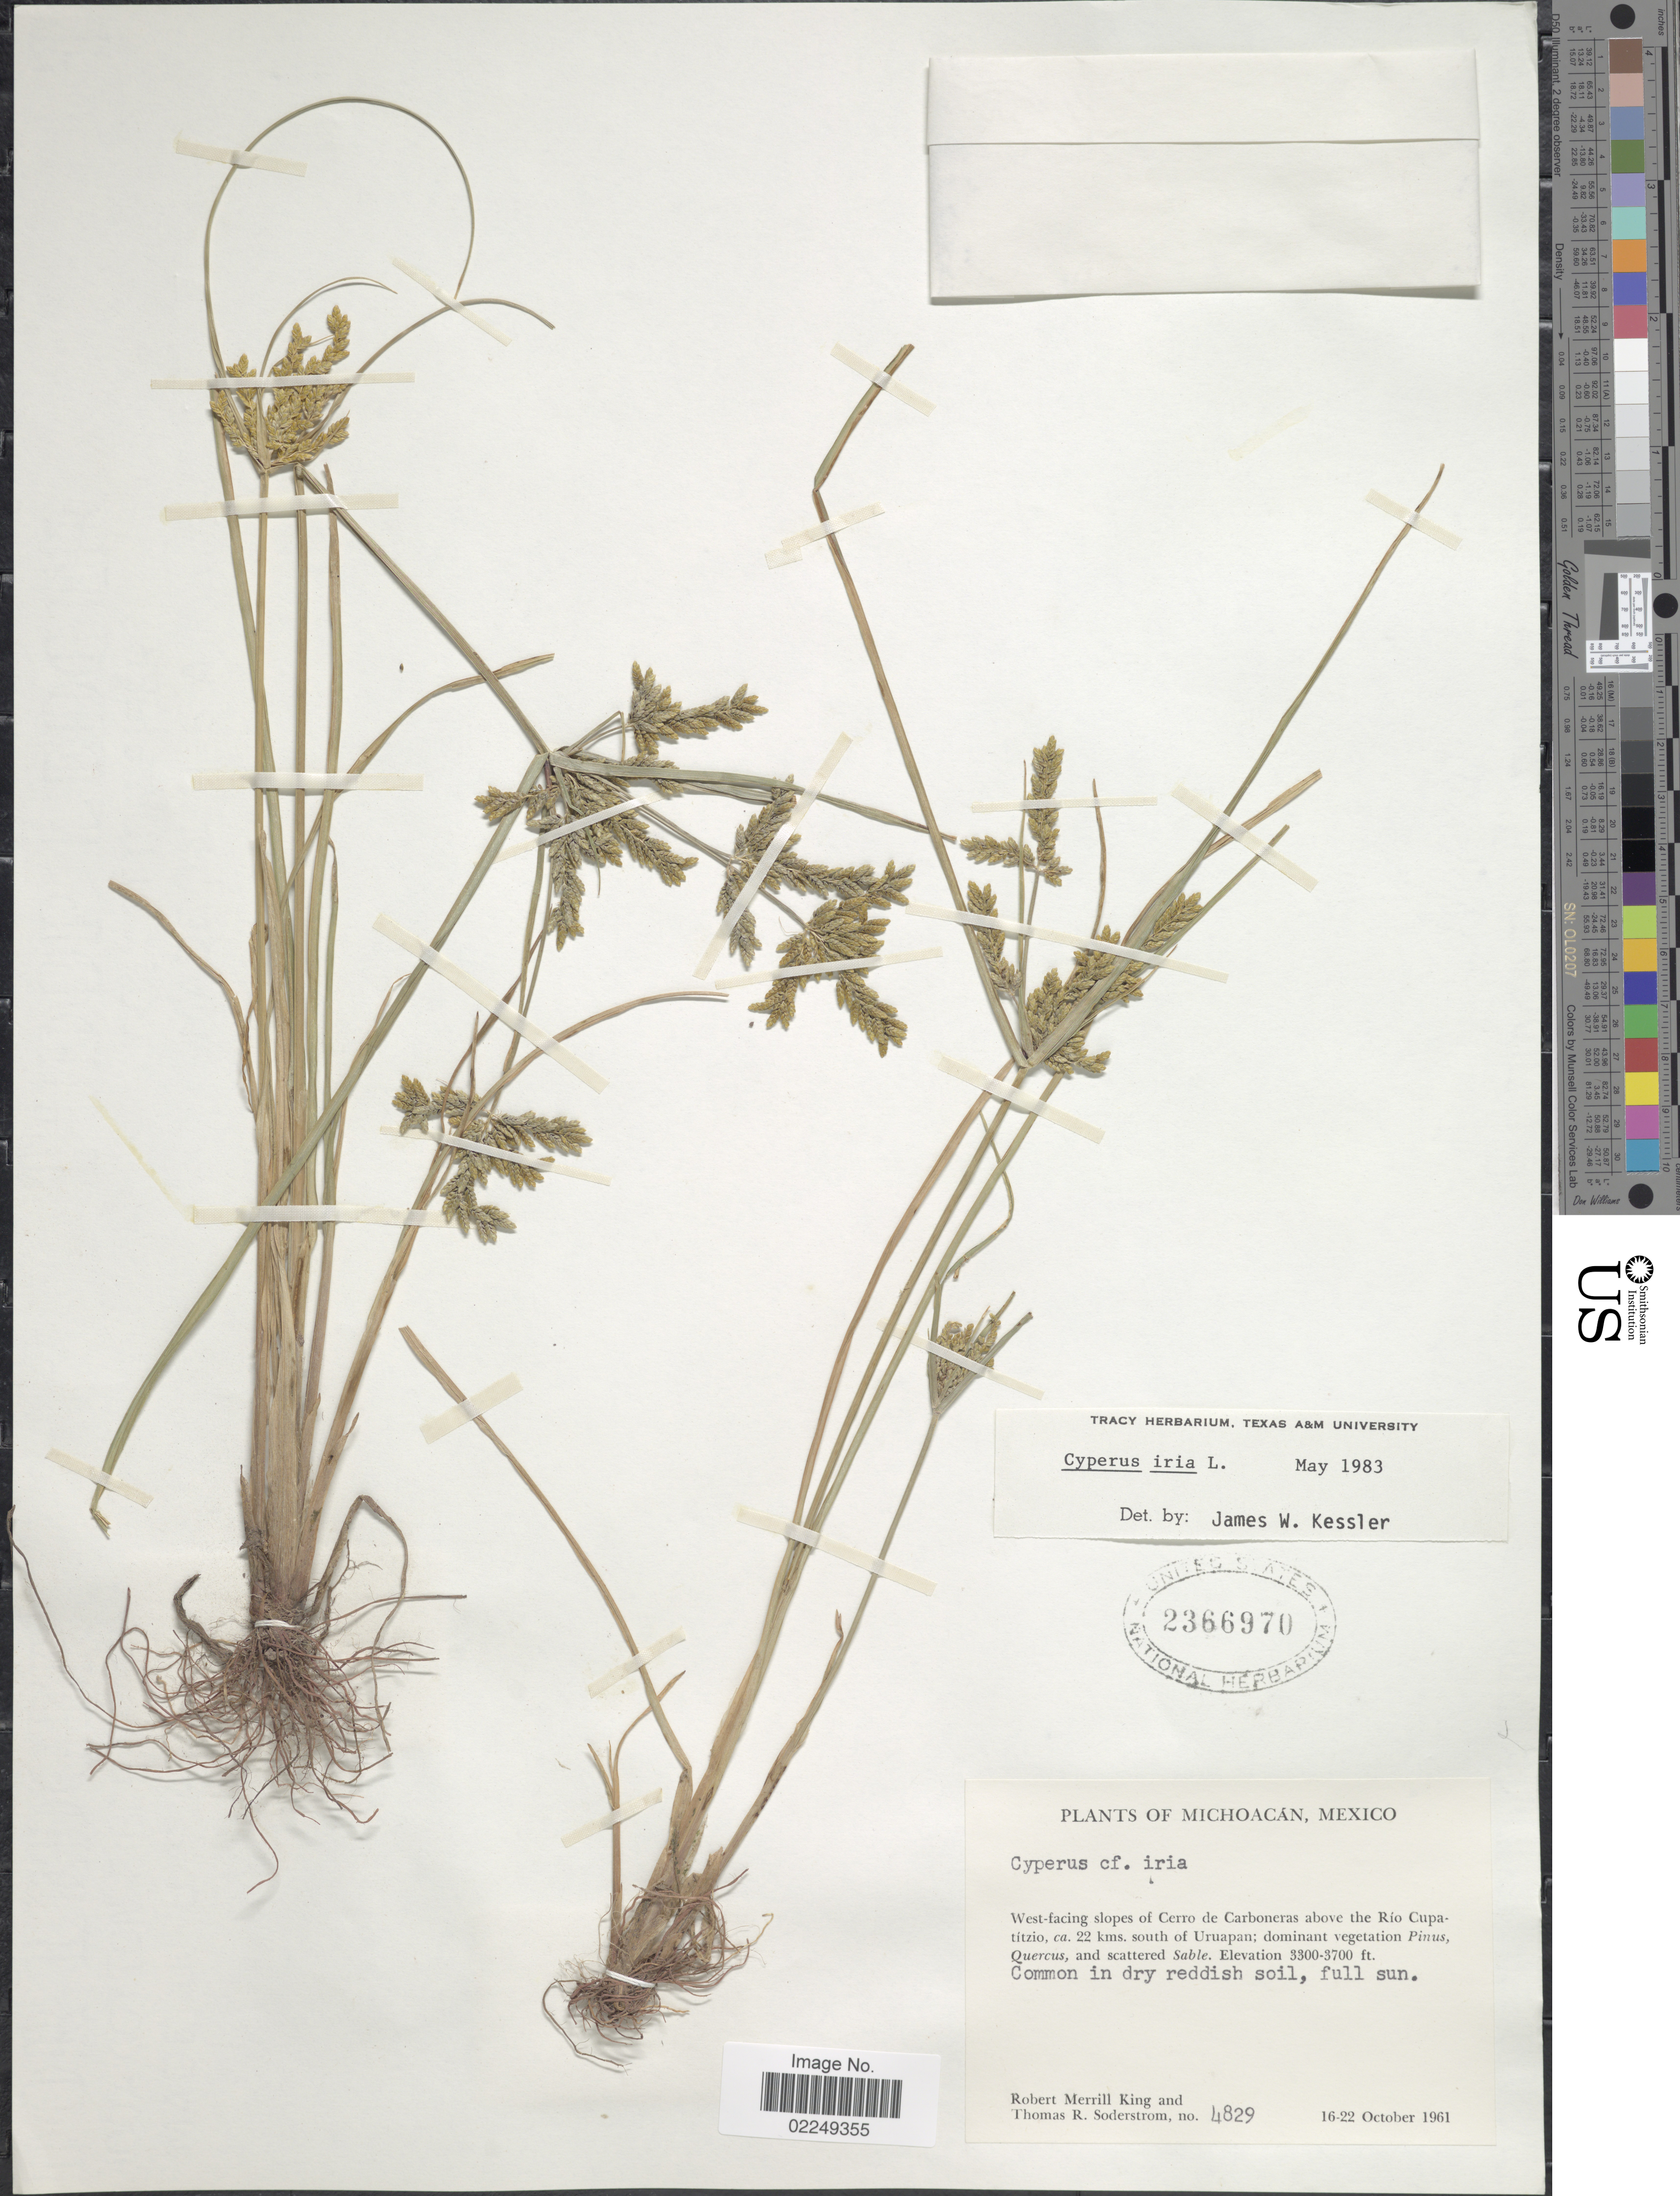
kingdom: Plantae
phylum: Tracheophyta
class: Liliopsida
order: Poales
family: Cyperaceae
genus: Cyperus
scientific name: Cyperus iria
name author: L.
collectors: R. M. King & T. R. Soderstrom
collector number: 4829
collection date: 1961-10-16/1961-10-22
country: Mexico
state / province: Michoacán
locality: Michoacan, Mexico, West-facing slopes of Cerro Carboneras above the Rio Cupatitzio, 22 kms. south of Uruapan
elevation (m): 1006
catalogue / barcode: US 2366970